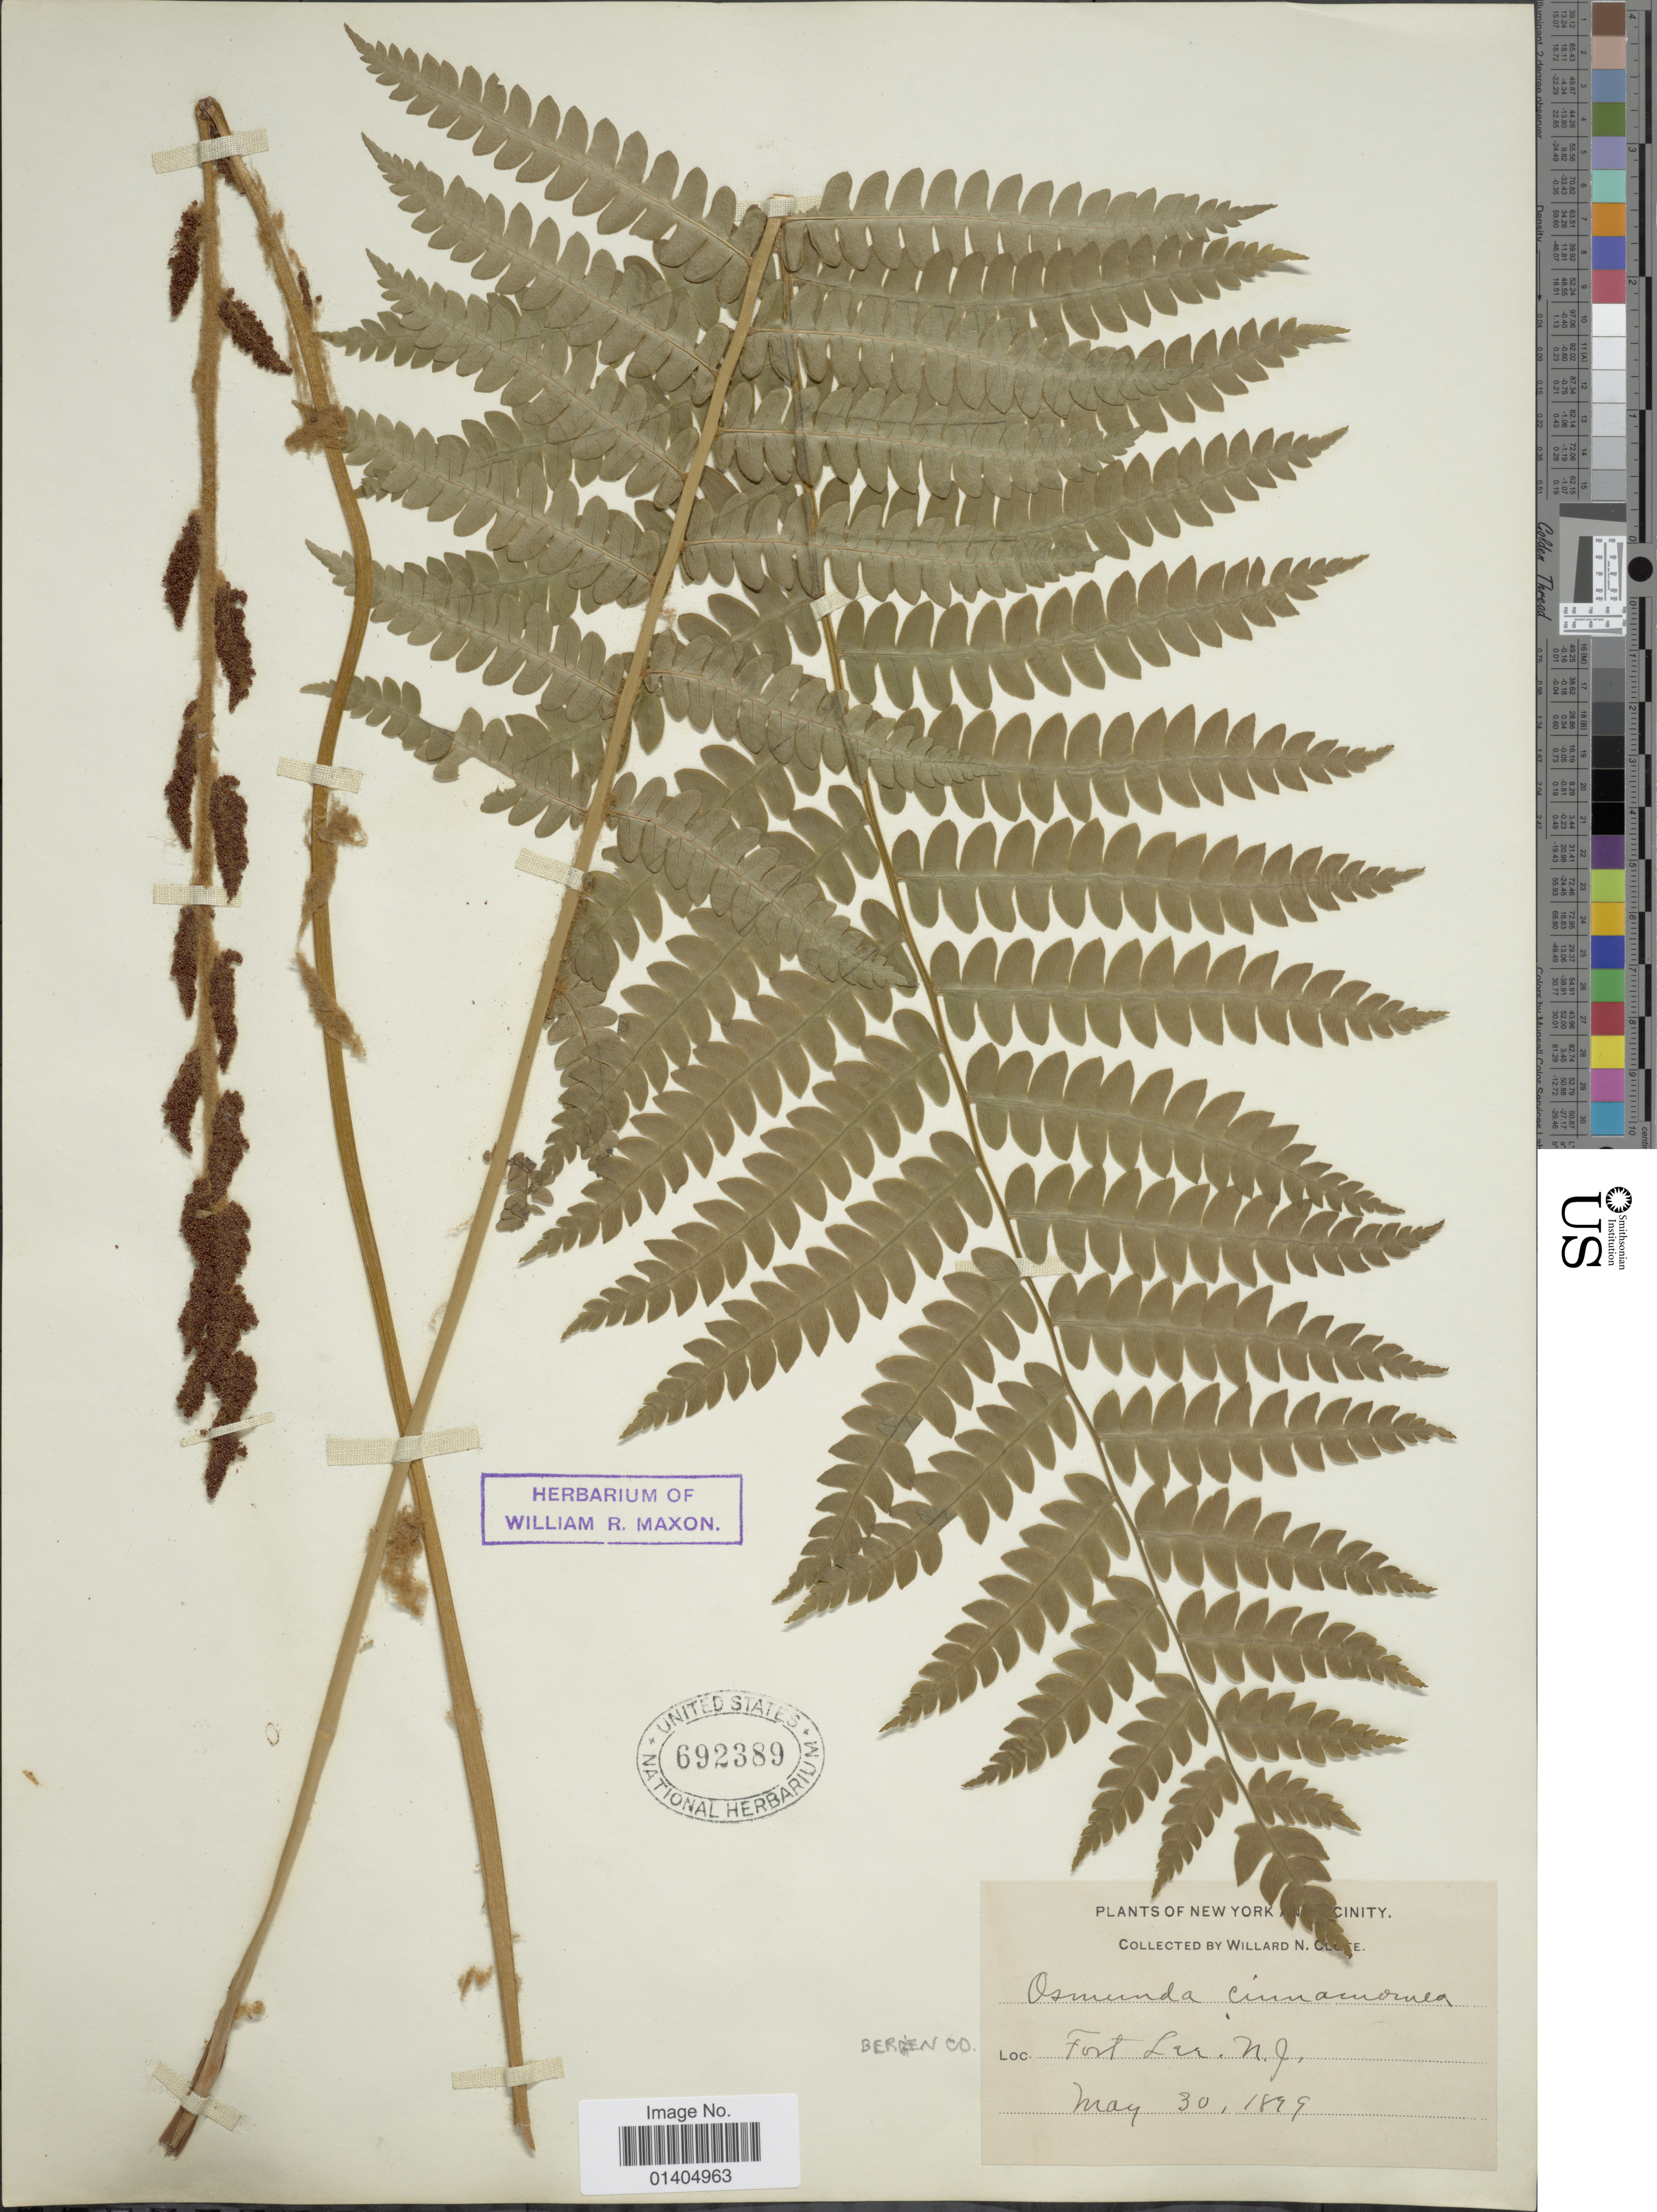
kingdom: Plantae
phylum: Tracheophyta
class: Polypodiopsida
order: Osmundales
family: Osmundaceae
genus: Osmundastrum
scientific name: Osmundastrum cinnamomeum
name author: (L.) C. Presl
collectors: W. N. Clute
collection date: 1899-05-30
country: United States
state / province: New Jersey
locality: Fort Lee, Bergen Co.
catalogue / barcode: US 692389